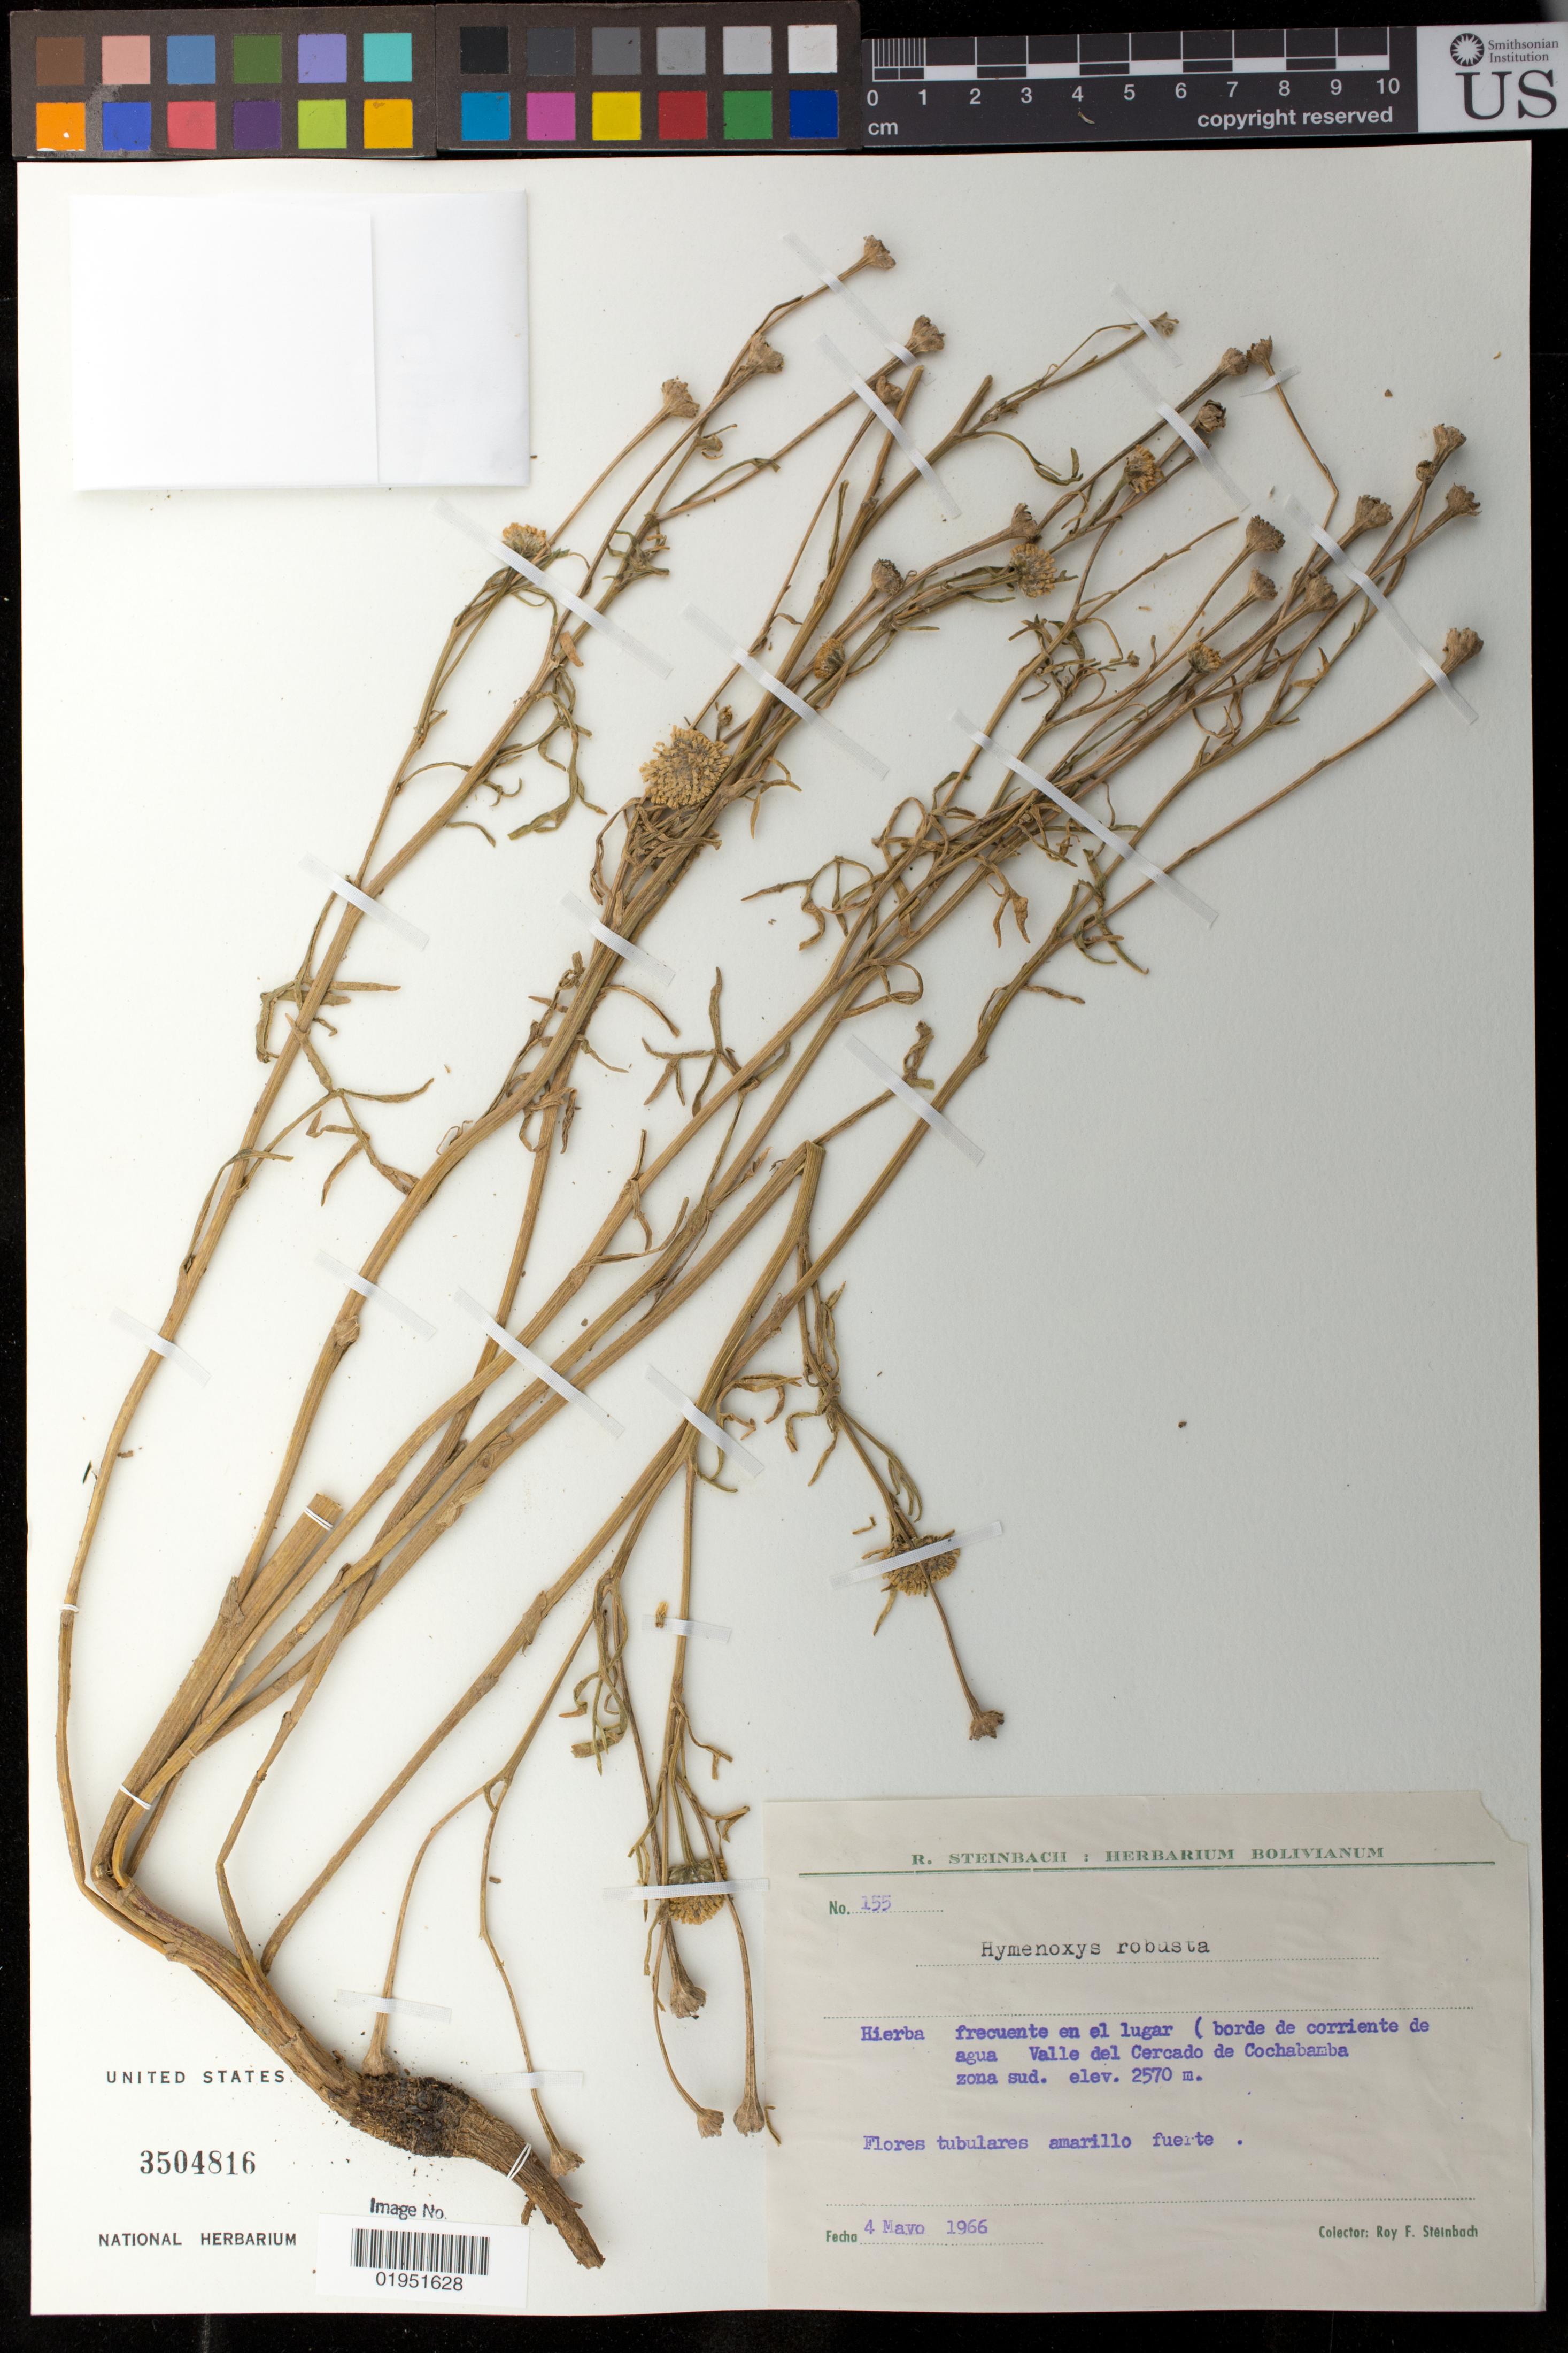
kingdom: Plantae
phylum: Tracheophyta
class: Magnoliopsida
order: Asterales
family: Asteraceae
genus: Hymenoxys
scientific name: Hymenoxys robusta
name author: (Rusby) K.F. Parker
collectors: R. F. Steinbach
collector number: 155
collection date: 1966-05-04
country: Bolivia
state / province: Cochabamba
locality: Frecuente en el lugar (borde de corriente de agua) Valle del Cercado de Cochabamba zona sud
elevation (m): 2570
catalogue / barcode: US 3504816